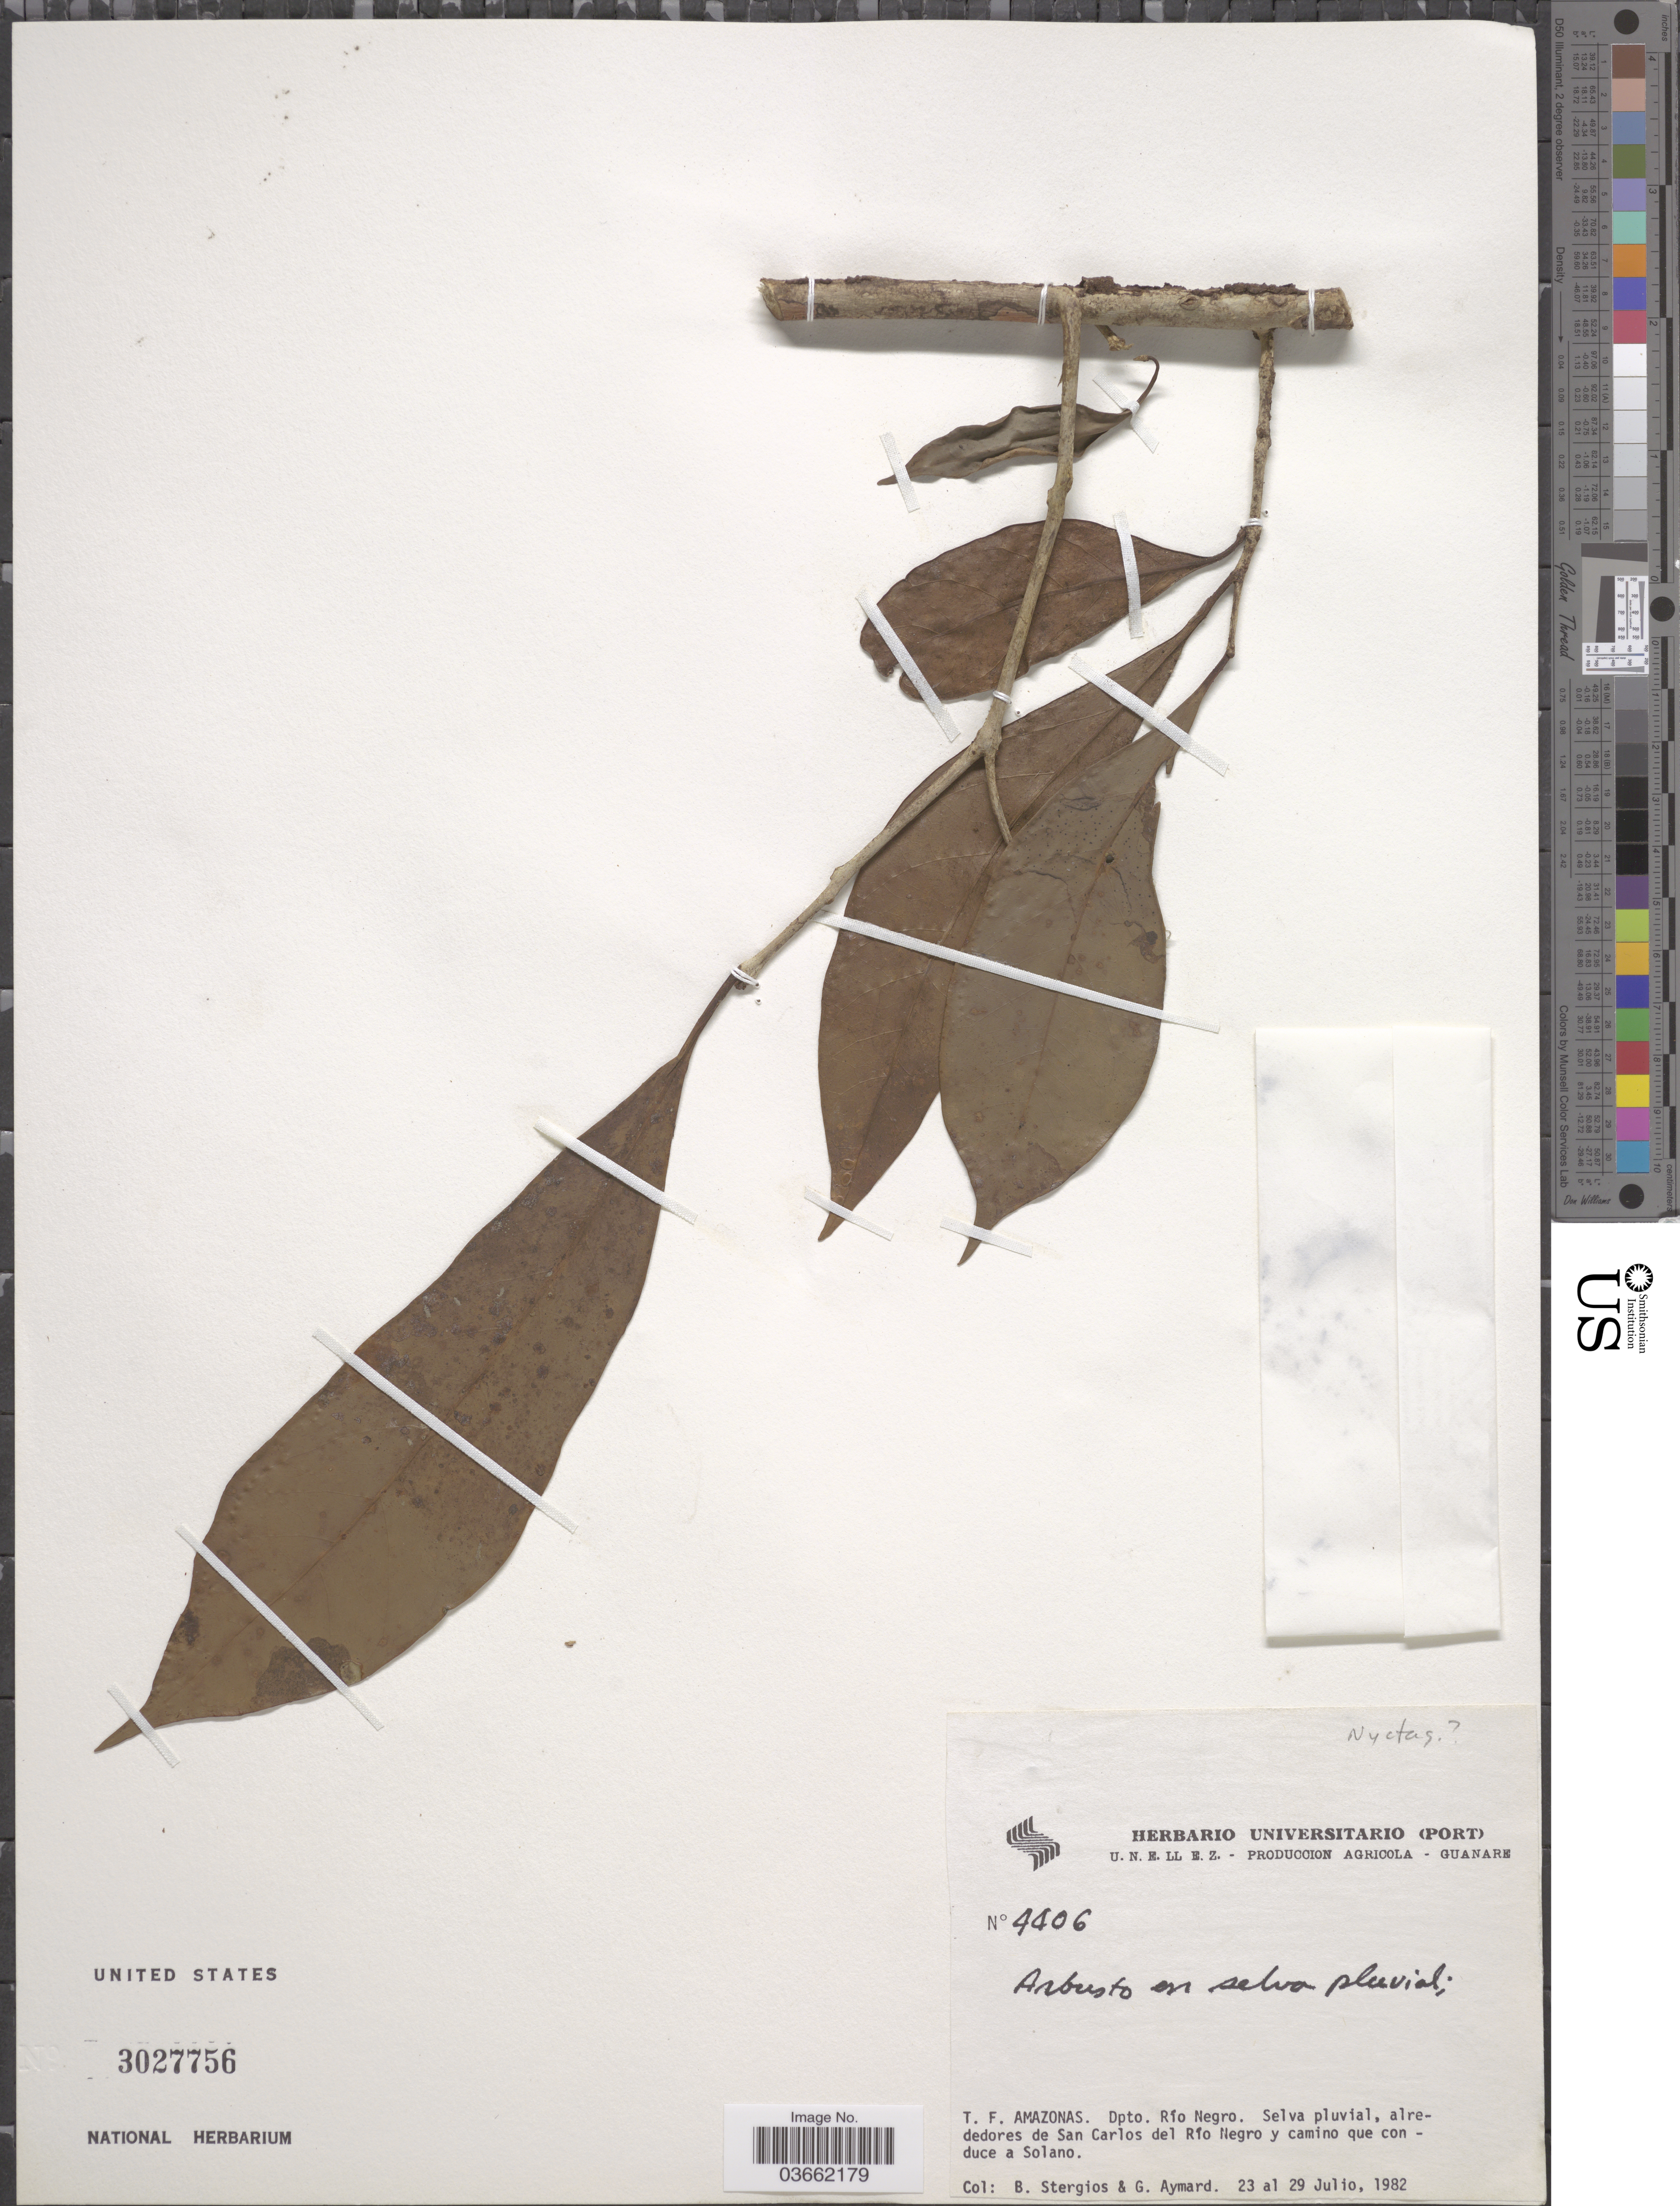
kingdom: Plantae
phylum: Tracheophyta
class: Magnoliopsida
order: Caryophyllales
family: Nyctaginaceae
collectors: B. G. Stergios & G. A. Aymard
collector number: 4406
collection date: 1982-07-23/1982-07-29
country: Venezuela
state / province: Amazonas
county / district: Río Negro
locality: San Carlos del Río Negro y camino que conduce a Solano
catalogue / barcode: US 3027756